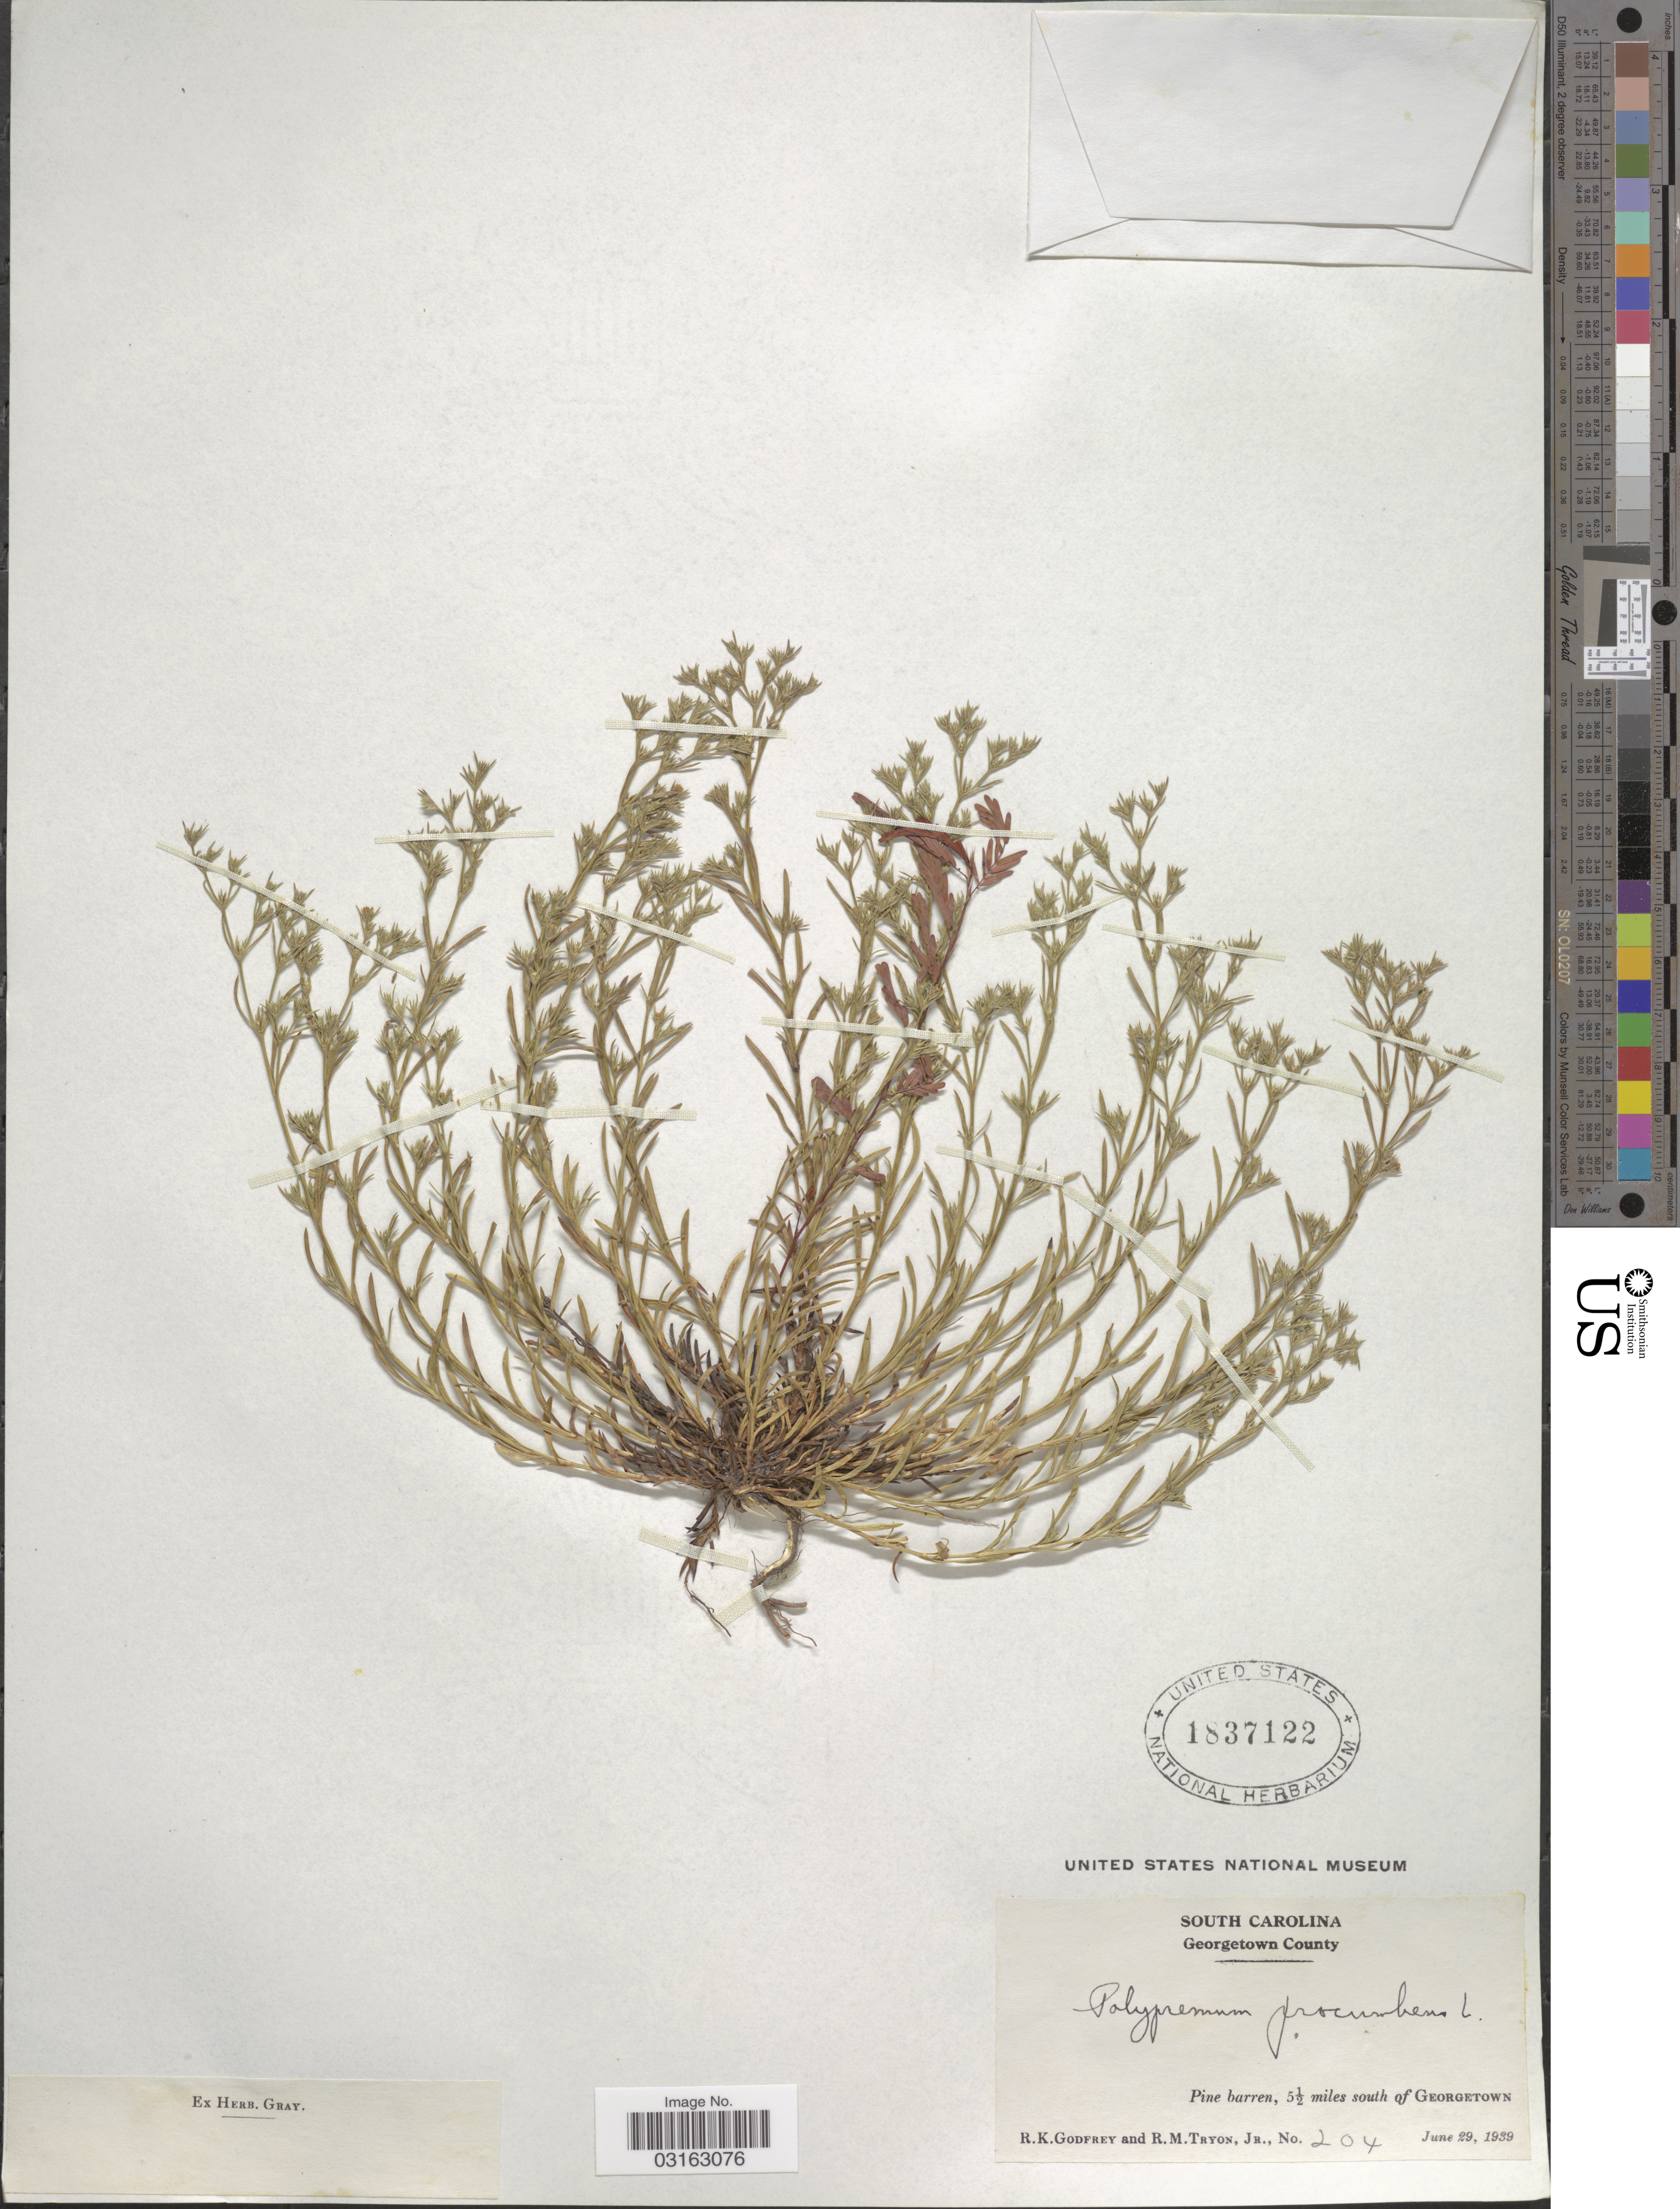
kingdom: Plantae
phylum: Tracheophyta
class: Magnoliopsida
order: Lamiales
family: Tetrachondraceae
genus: Polypremum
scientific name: Polypremum procumbens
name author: L.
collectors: R. K. Godfrey & R. Tryon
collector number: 204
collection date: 1939-06-29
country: United States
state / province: South Carolina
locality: Georgetown County. 5½ miles south of Georgetown.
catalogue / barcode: US 1837122